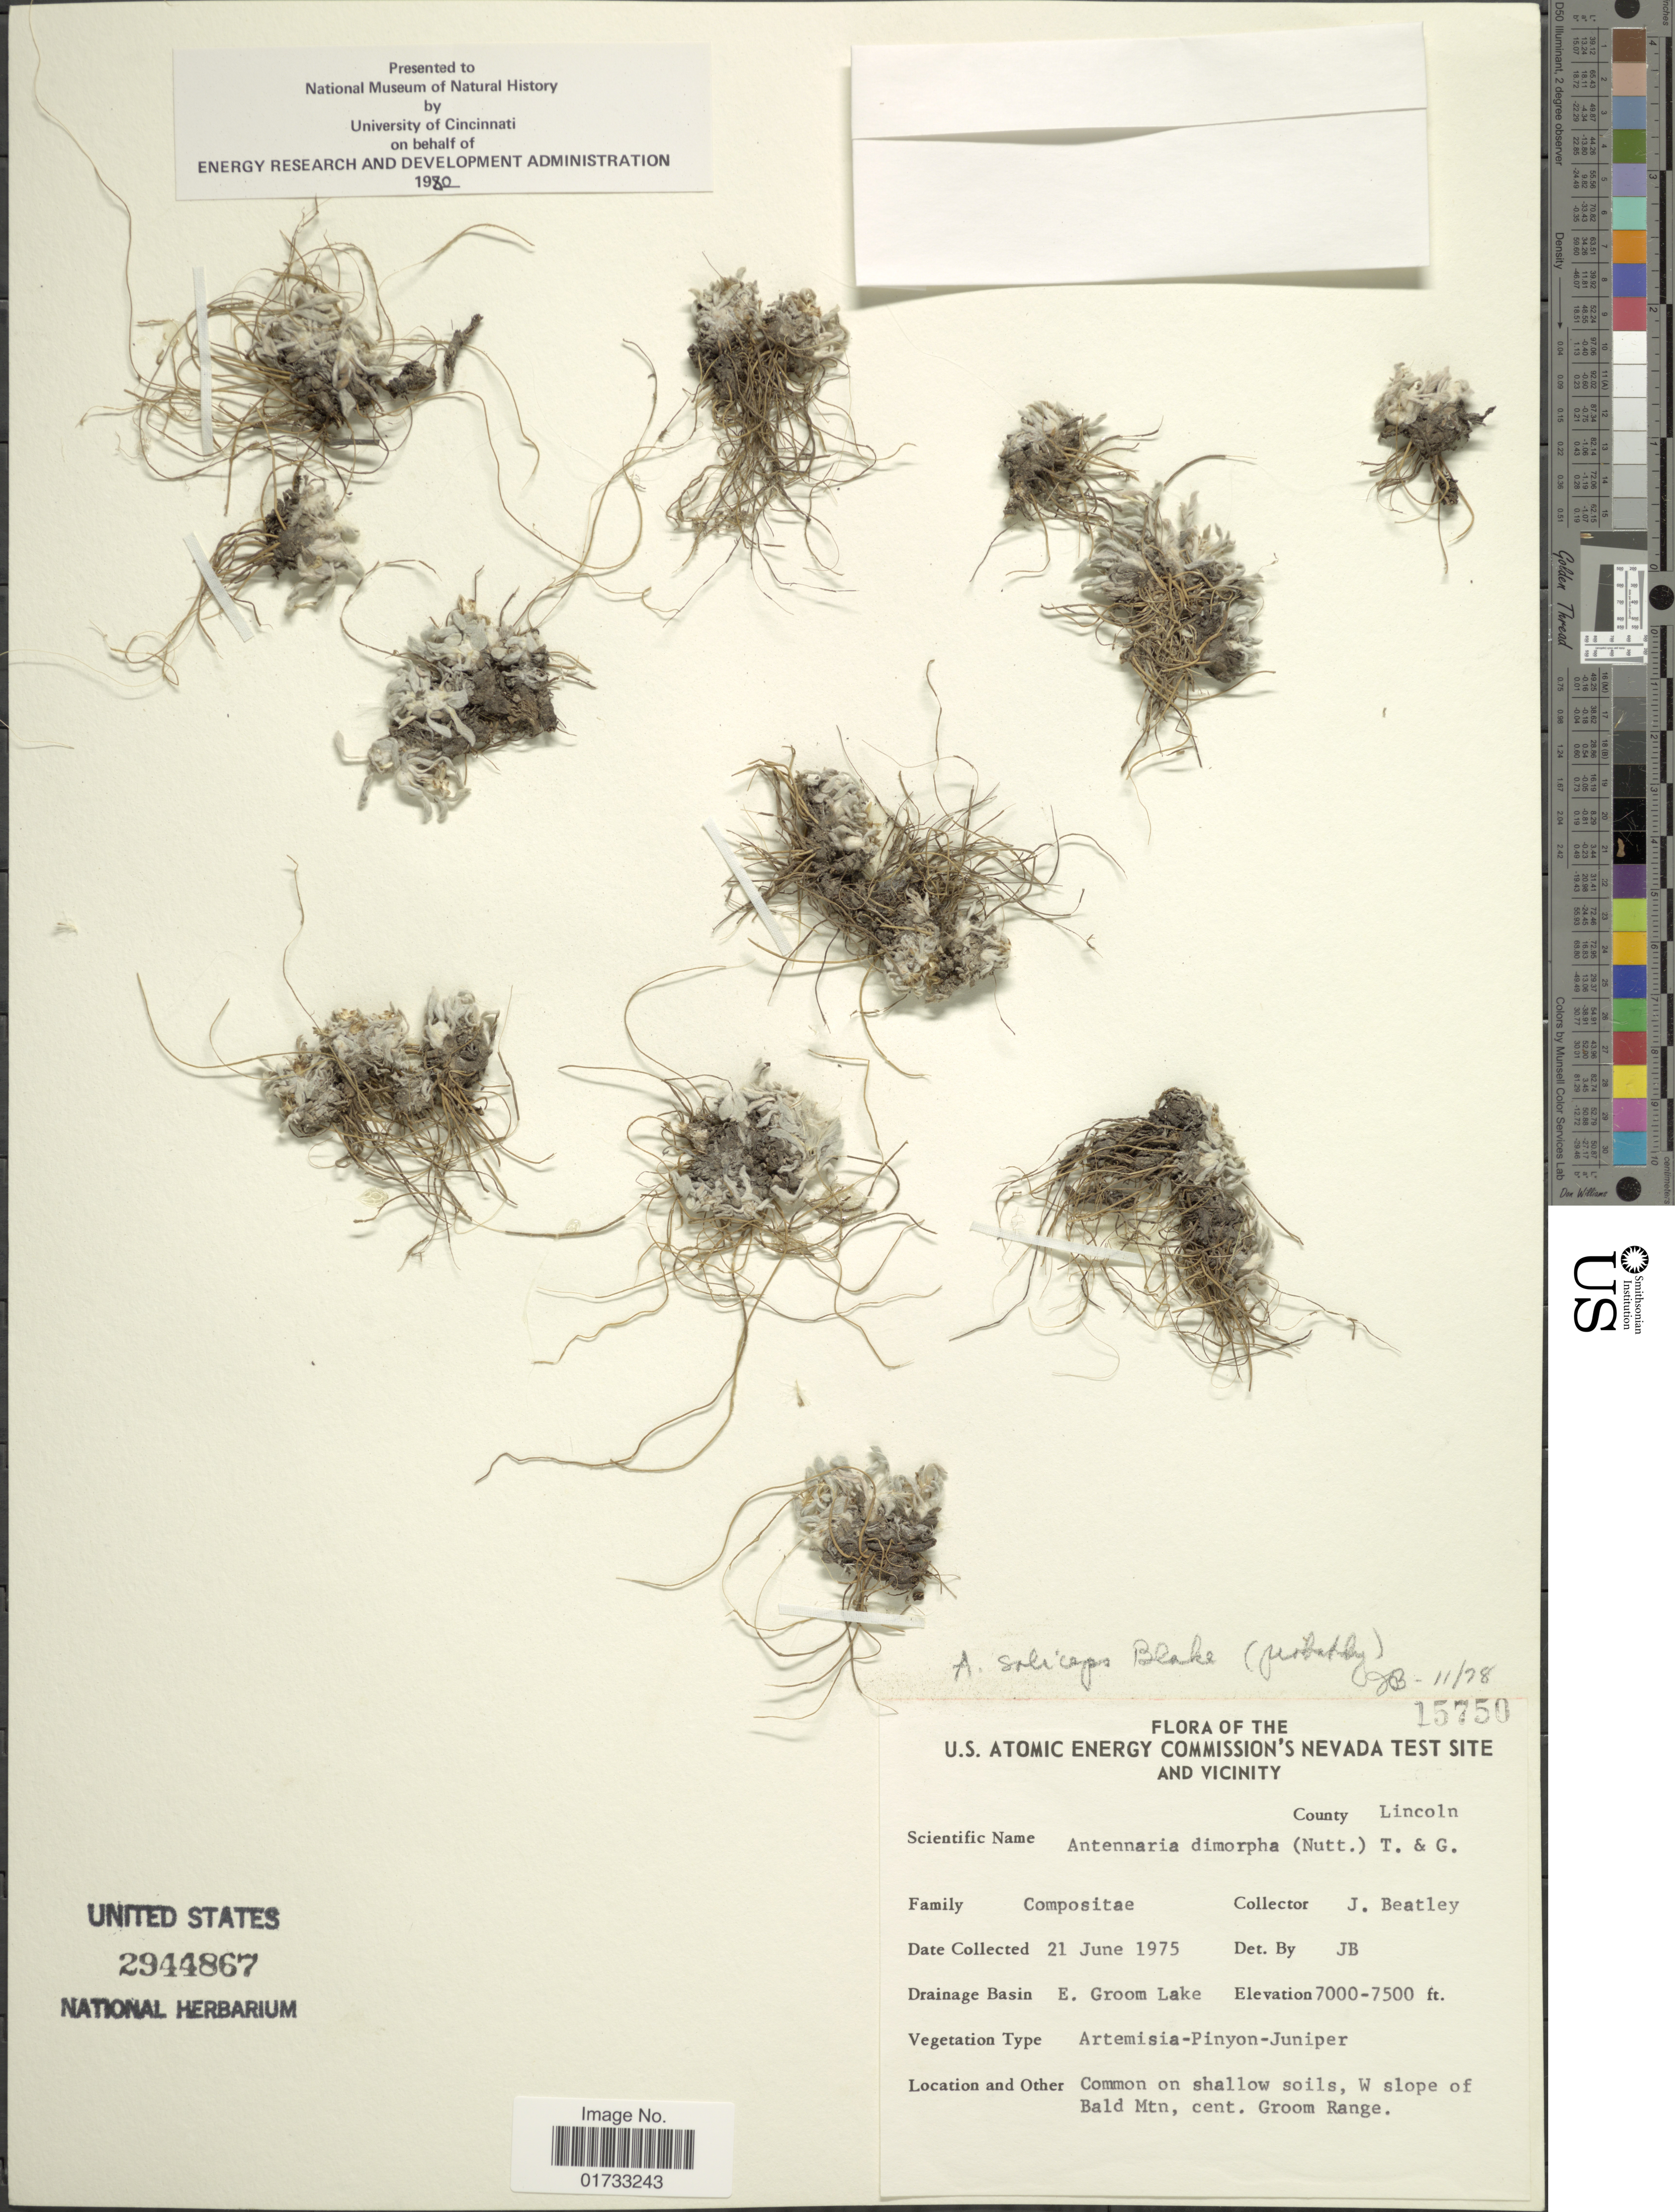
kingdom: Plantae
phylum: Tracheophyta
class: Magnoliopsida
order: Asterales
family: Asteraceae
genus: Antennaria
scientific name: Antennaria soliceps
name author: S.F. Blake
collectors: J. C. Beatley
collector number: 15750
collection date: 1975-06-21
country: United States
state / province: Nevada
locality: U.S. Atomic Energy Commision's Nevada Test Site and vicinity, E.GroomLake, W slope of Bald Mtn, cent, Groom Range, County Lincoln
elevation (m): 2134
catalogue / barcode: US 2944867